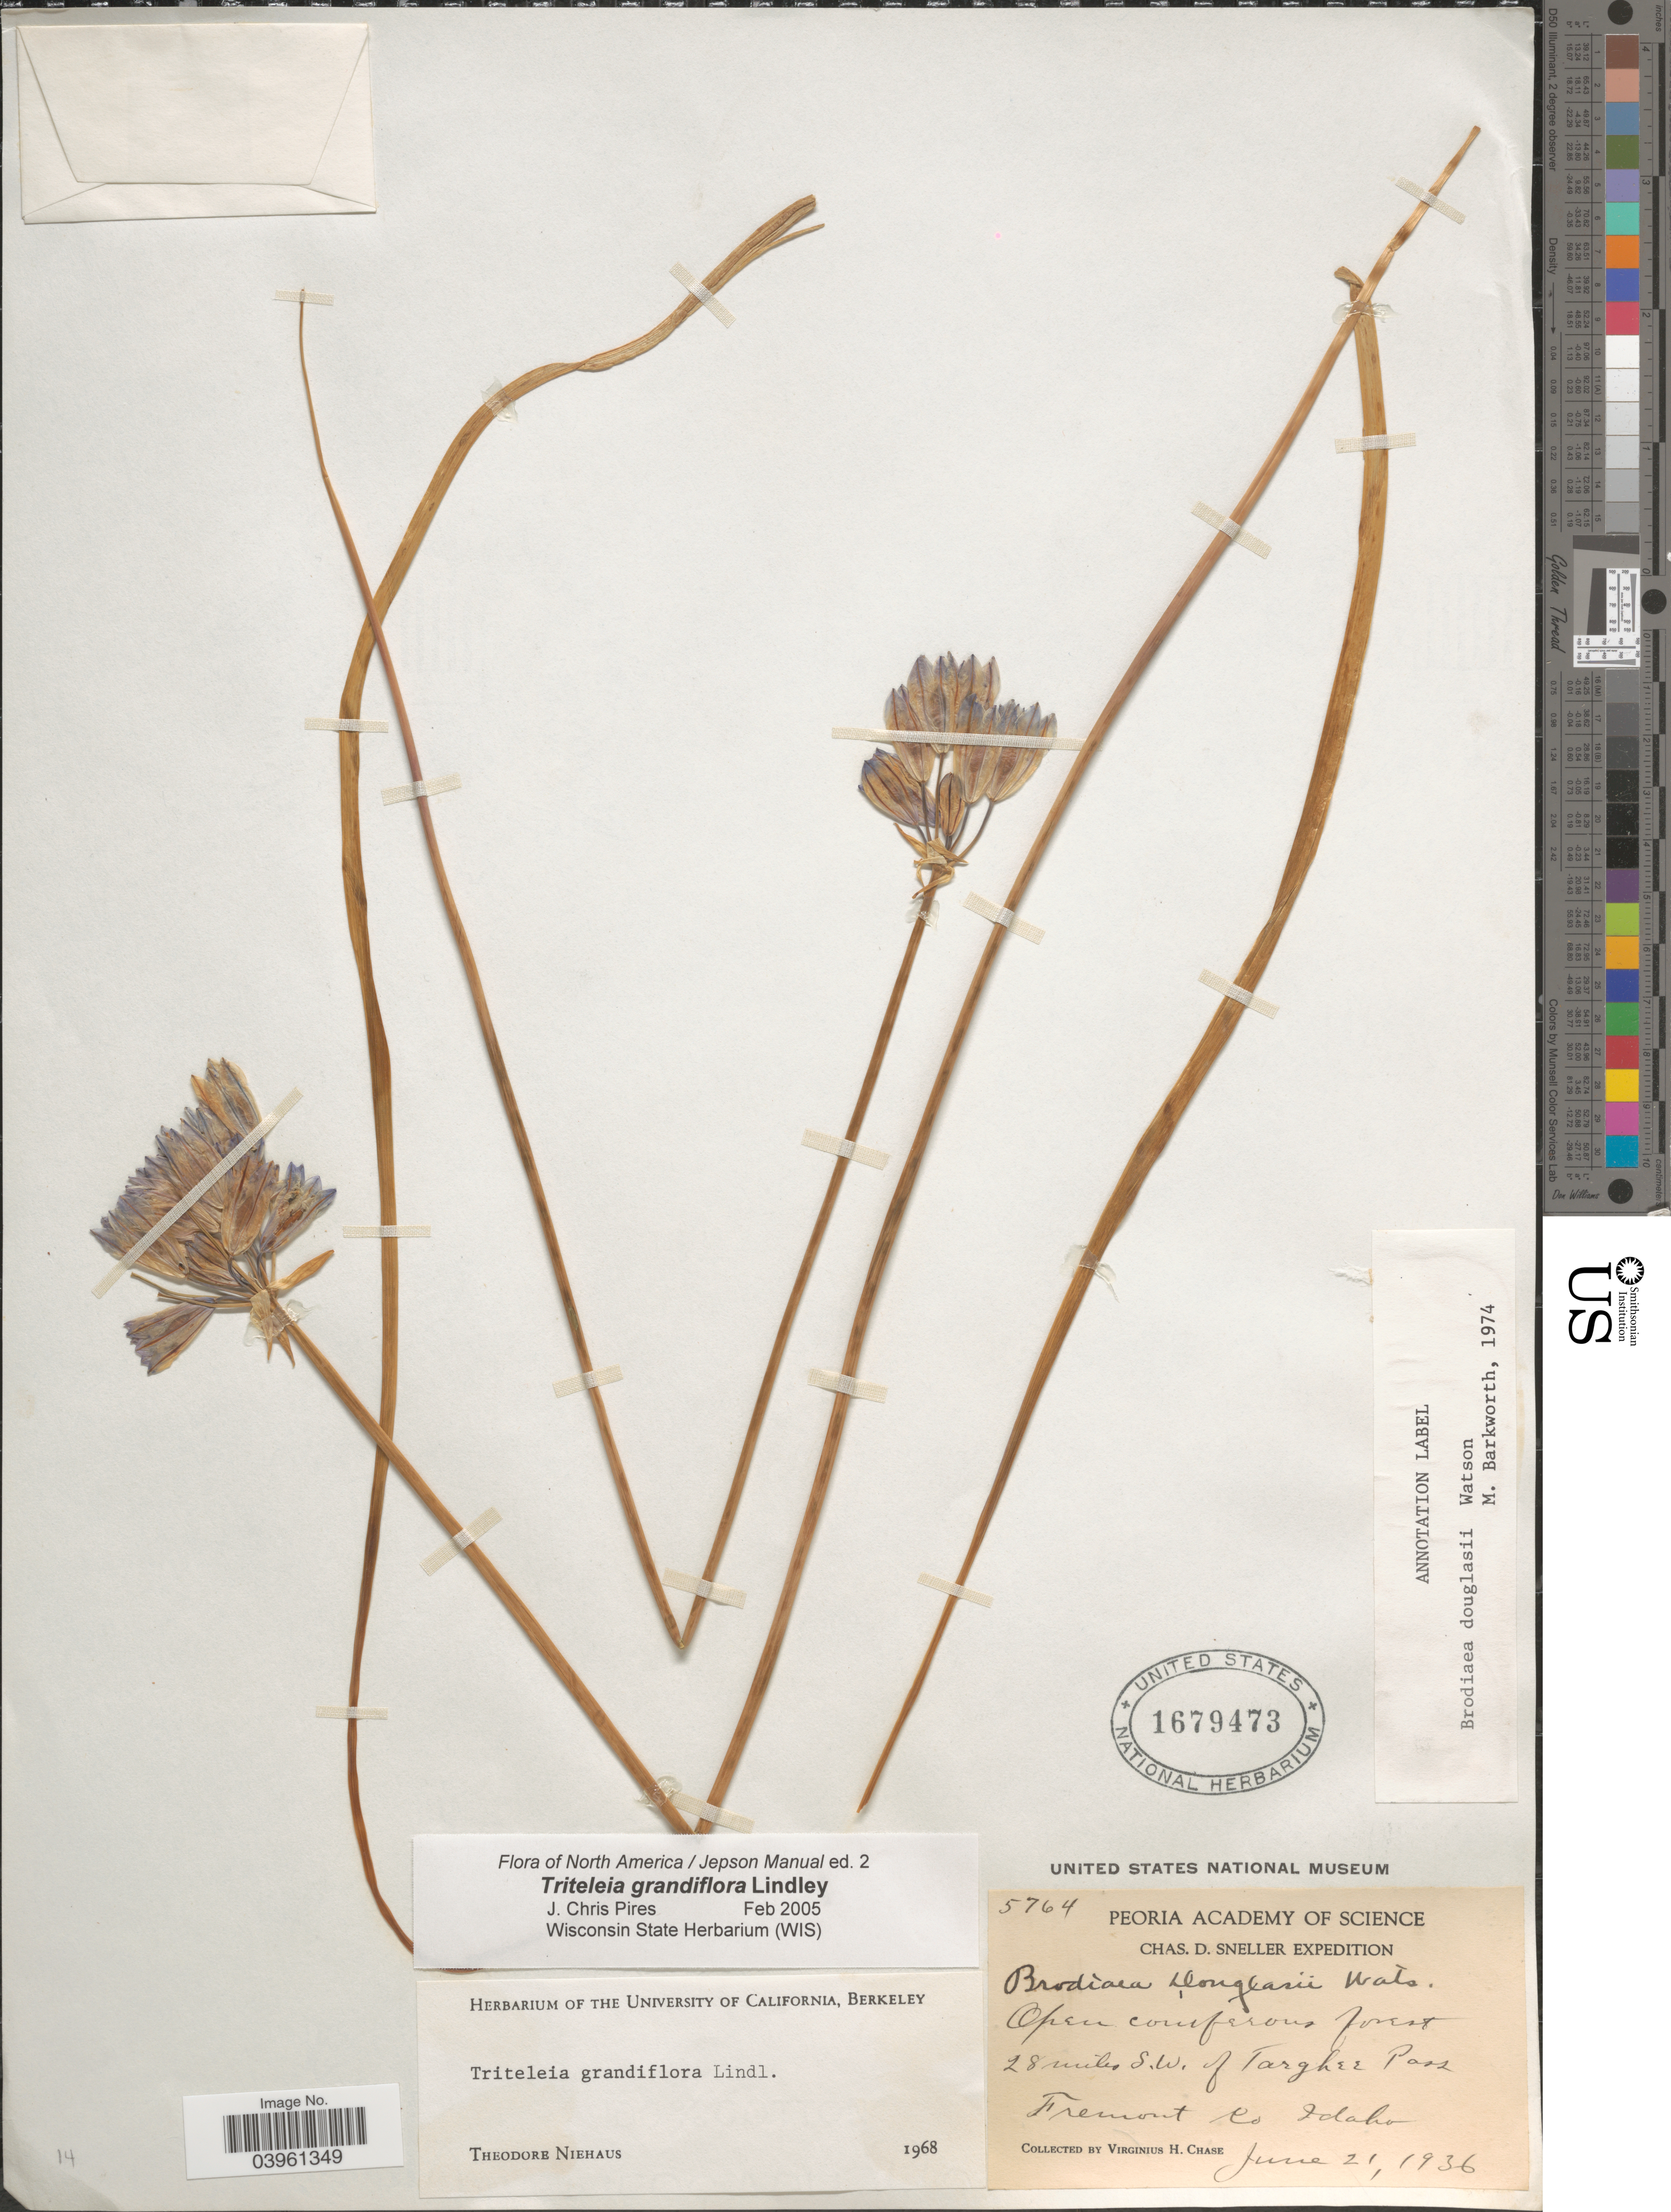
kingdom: Plantae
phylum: Tracheophyta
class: Liliopsida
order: Asparagales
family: Asparagaceae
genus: Triteleia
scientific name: Triteleia grandiflora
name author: Lindl.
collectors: V. H. Chase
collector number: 5764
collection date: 1936-06-21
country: United States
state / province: Idaho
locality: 28 miles S.W. of Targhee Pass, Fremont Co.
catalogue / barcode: US 1679473